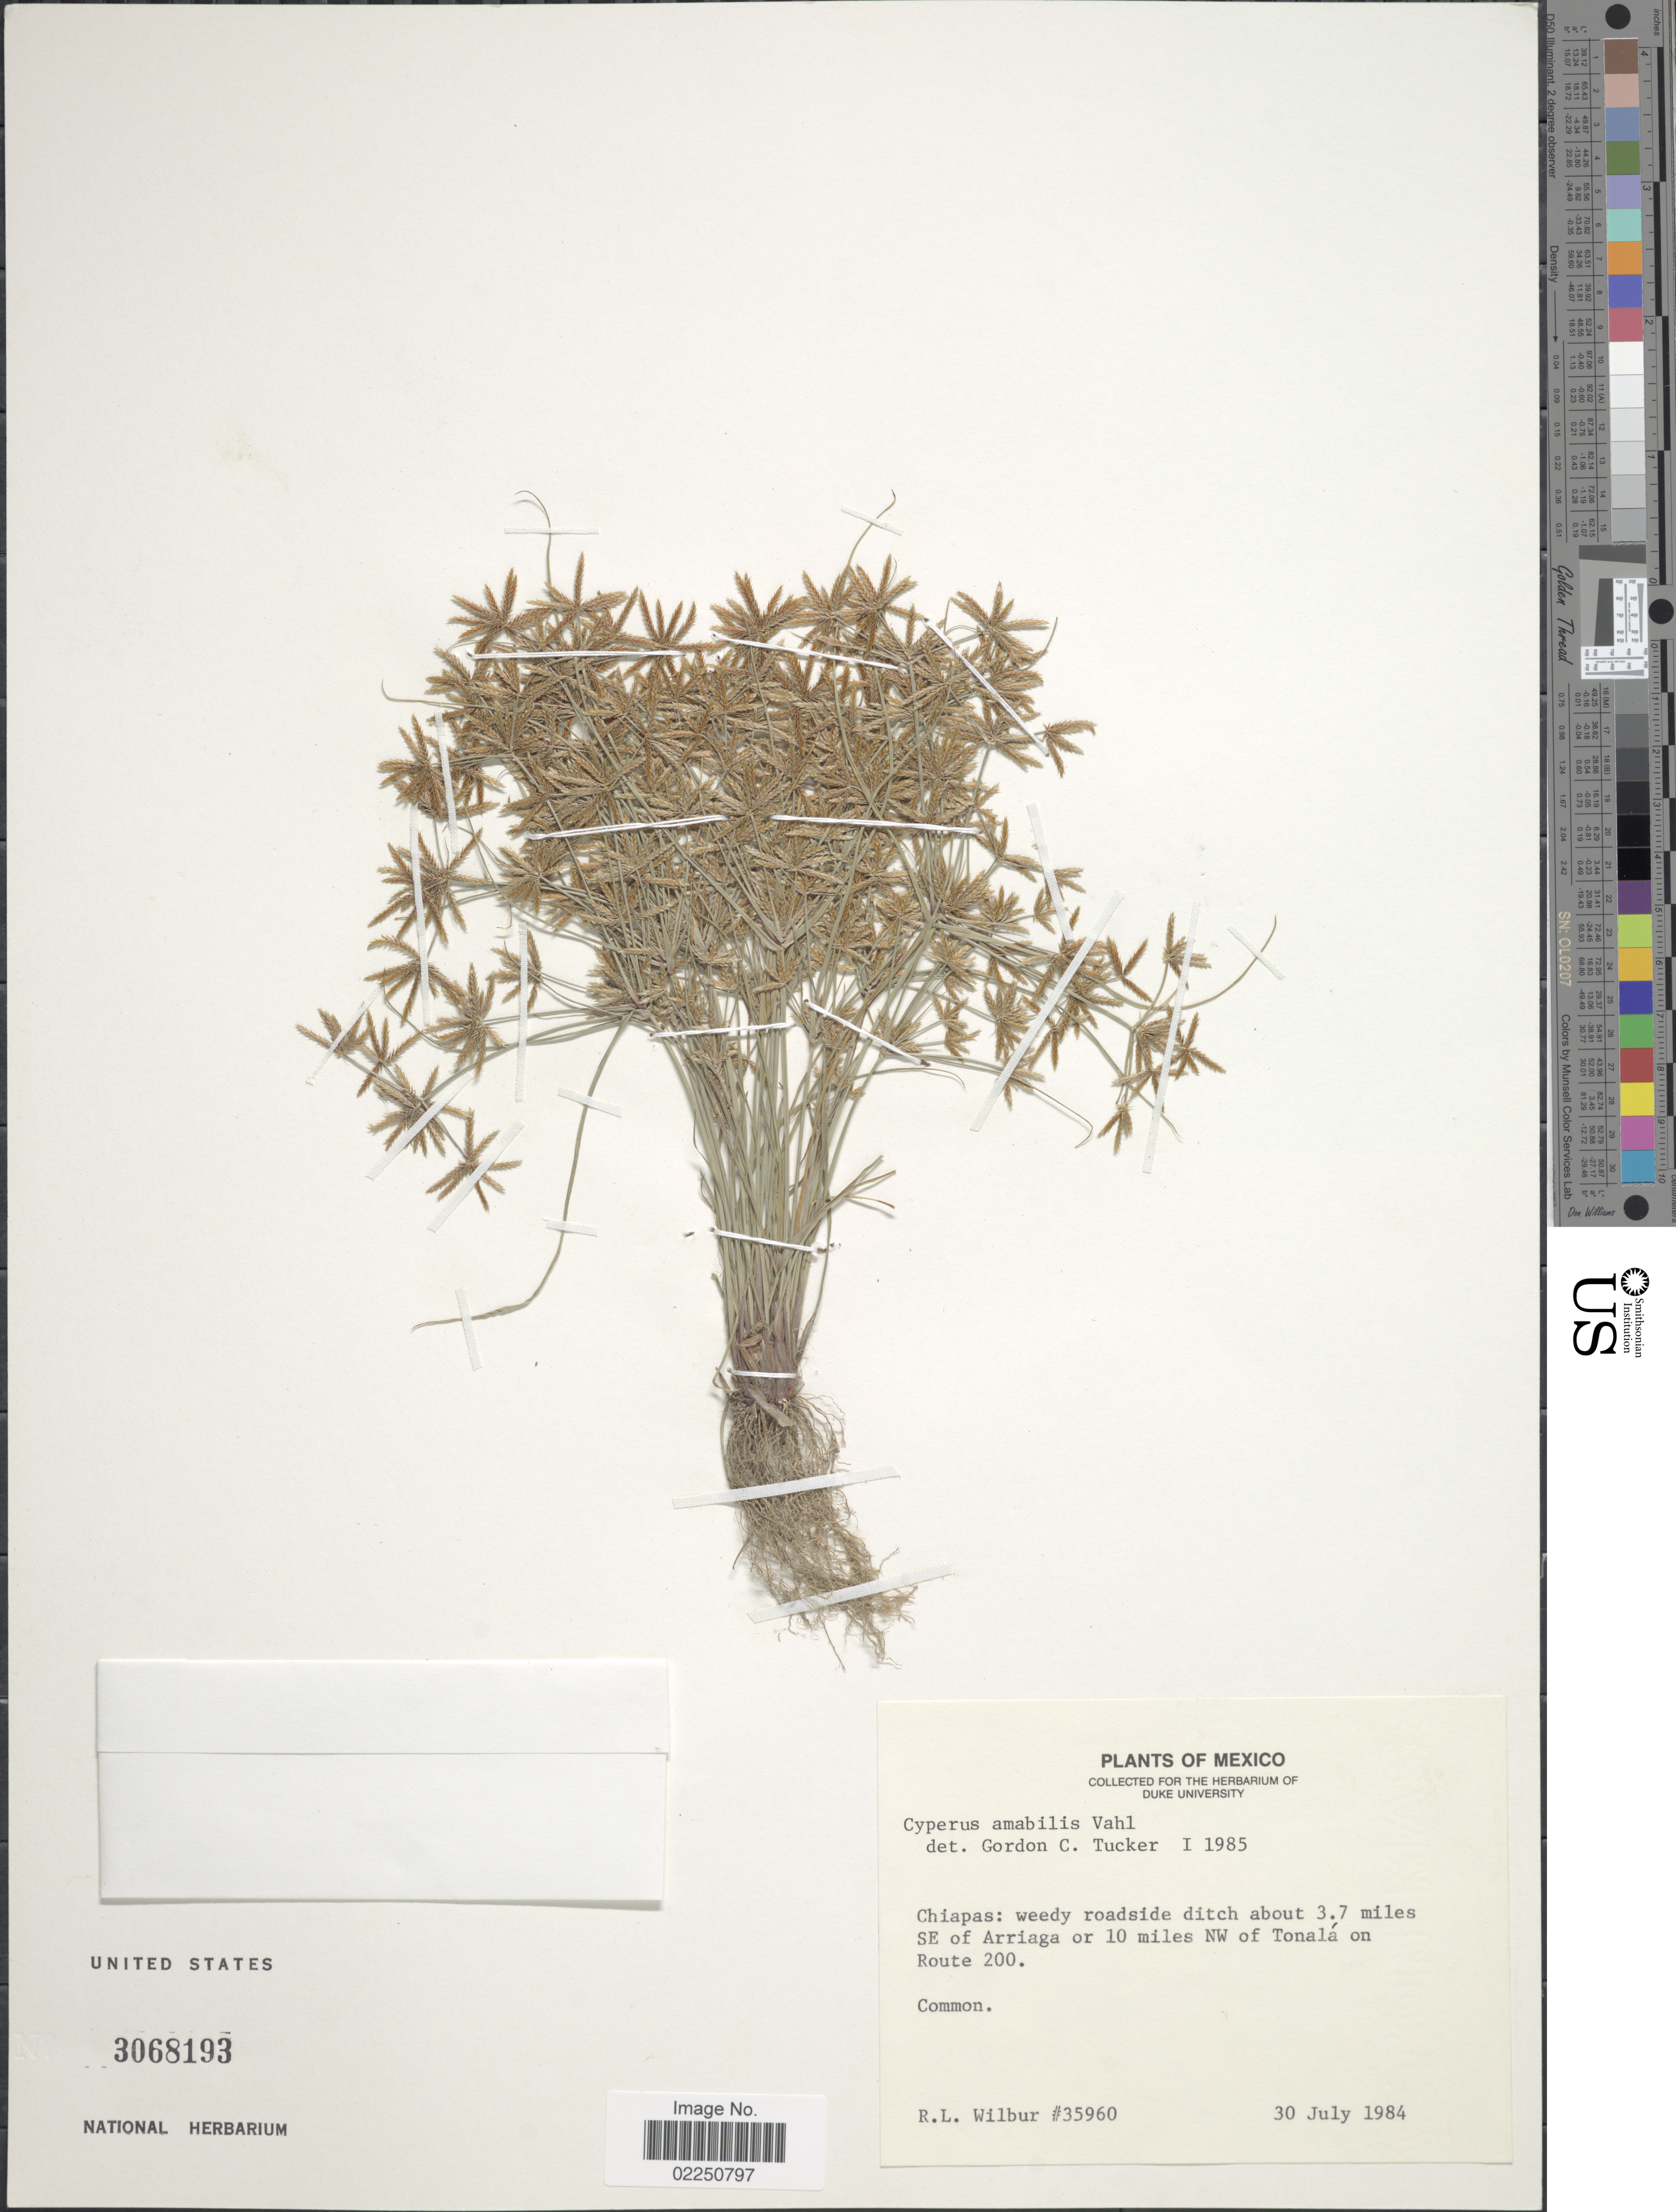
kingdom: Plantae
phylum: Tracheophyta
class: Liliopsida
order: Poales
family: Cyperaceae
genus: Cyperus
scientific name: Cyperus amabilis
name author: Vahl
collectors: R. L. Wilbur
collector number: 35960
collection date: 1984-07-30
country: Mexico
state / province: Chiapas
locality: About 3.7 miles SE of Arriaga or 10 miles NW of Tonala on Route 200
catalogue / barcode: US 3068193